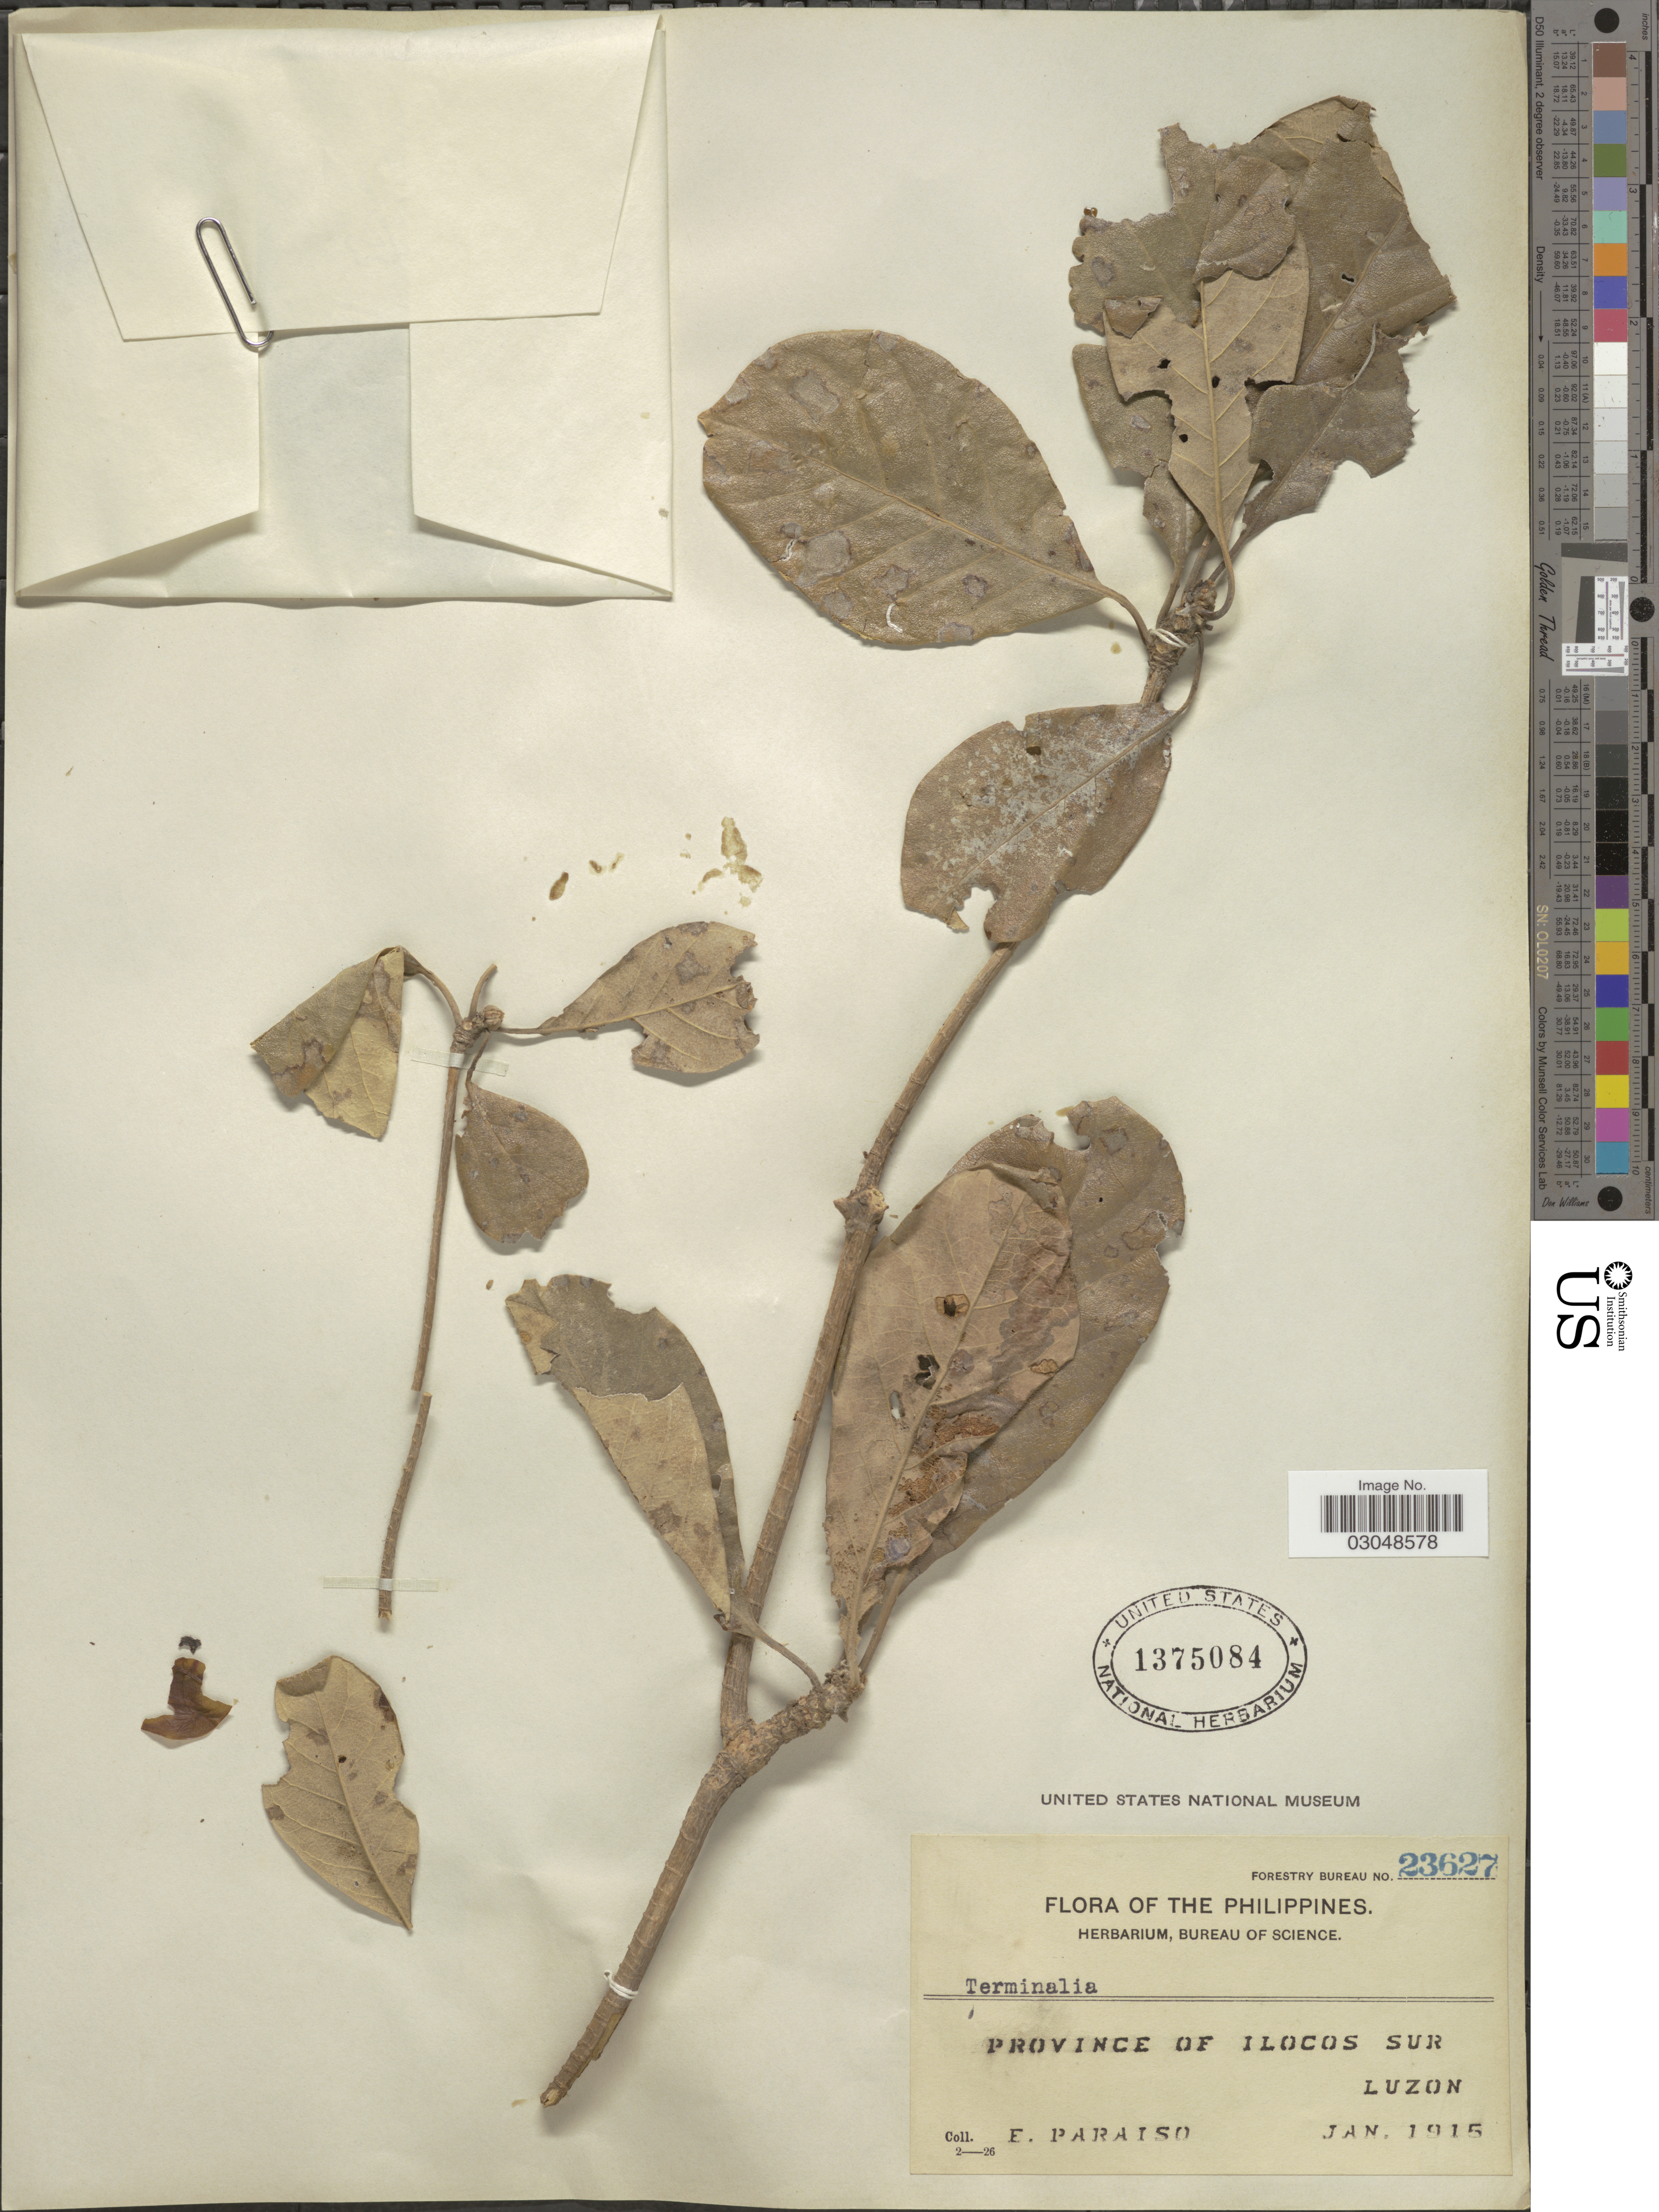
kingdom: Plantae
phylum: Tracheophyta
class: Magnoliopsida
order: Myrtales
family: Combretaceae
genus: Terminalia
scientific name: Terminalia sp.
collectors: E. Paraiso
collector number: Forestry Bureau 23627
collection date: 1915-01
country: Philippines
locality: Province of Ilocos Sur Luzon.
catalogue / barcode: US 1375084